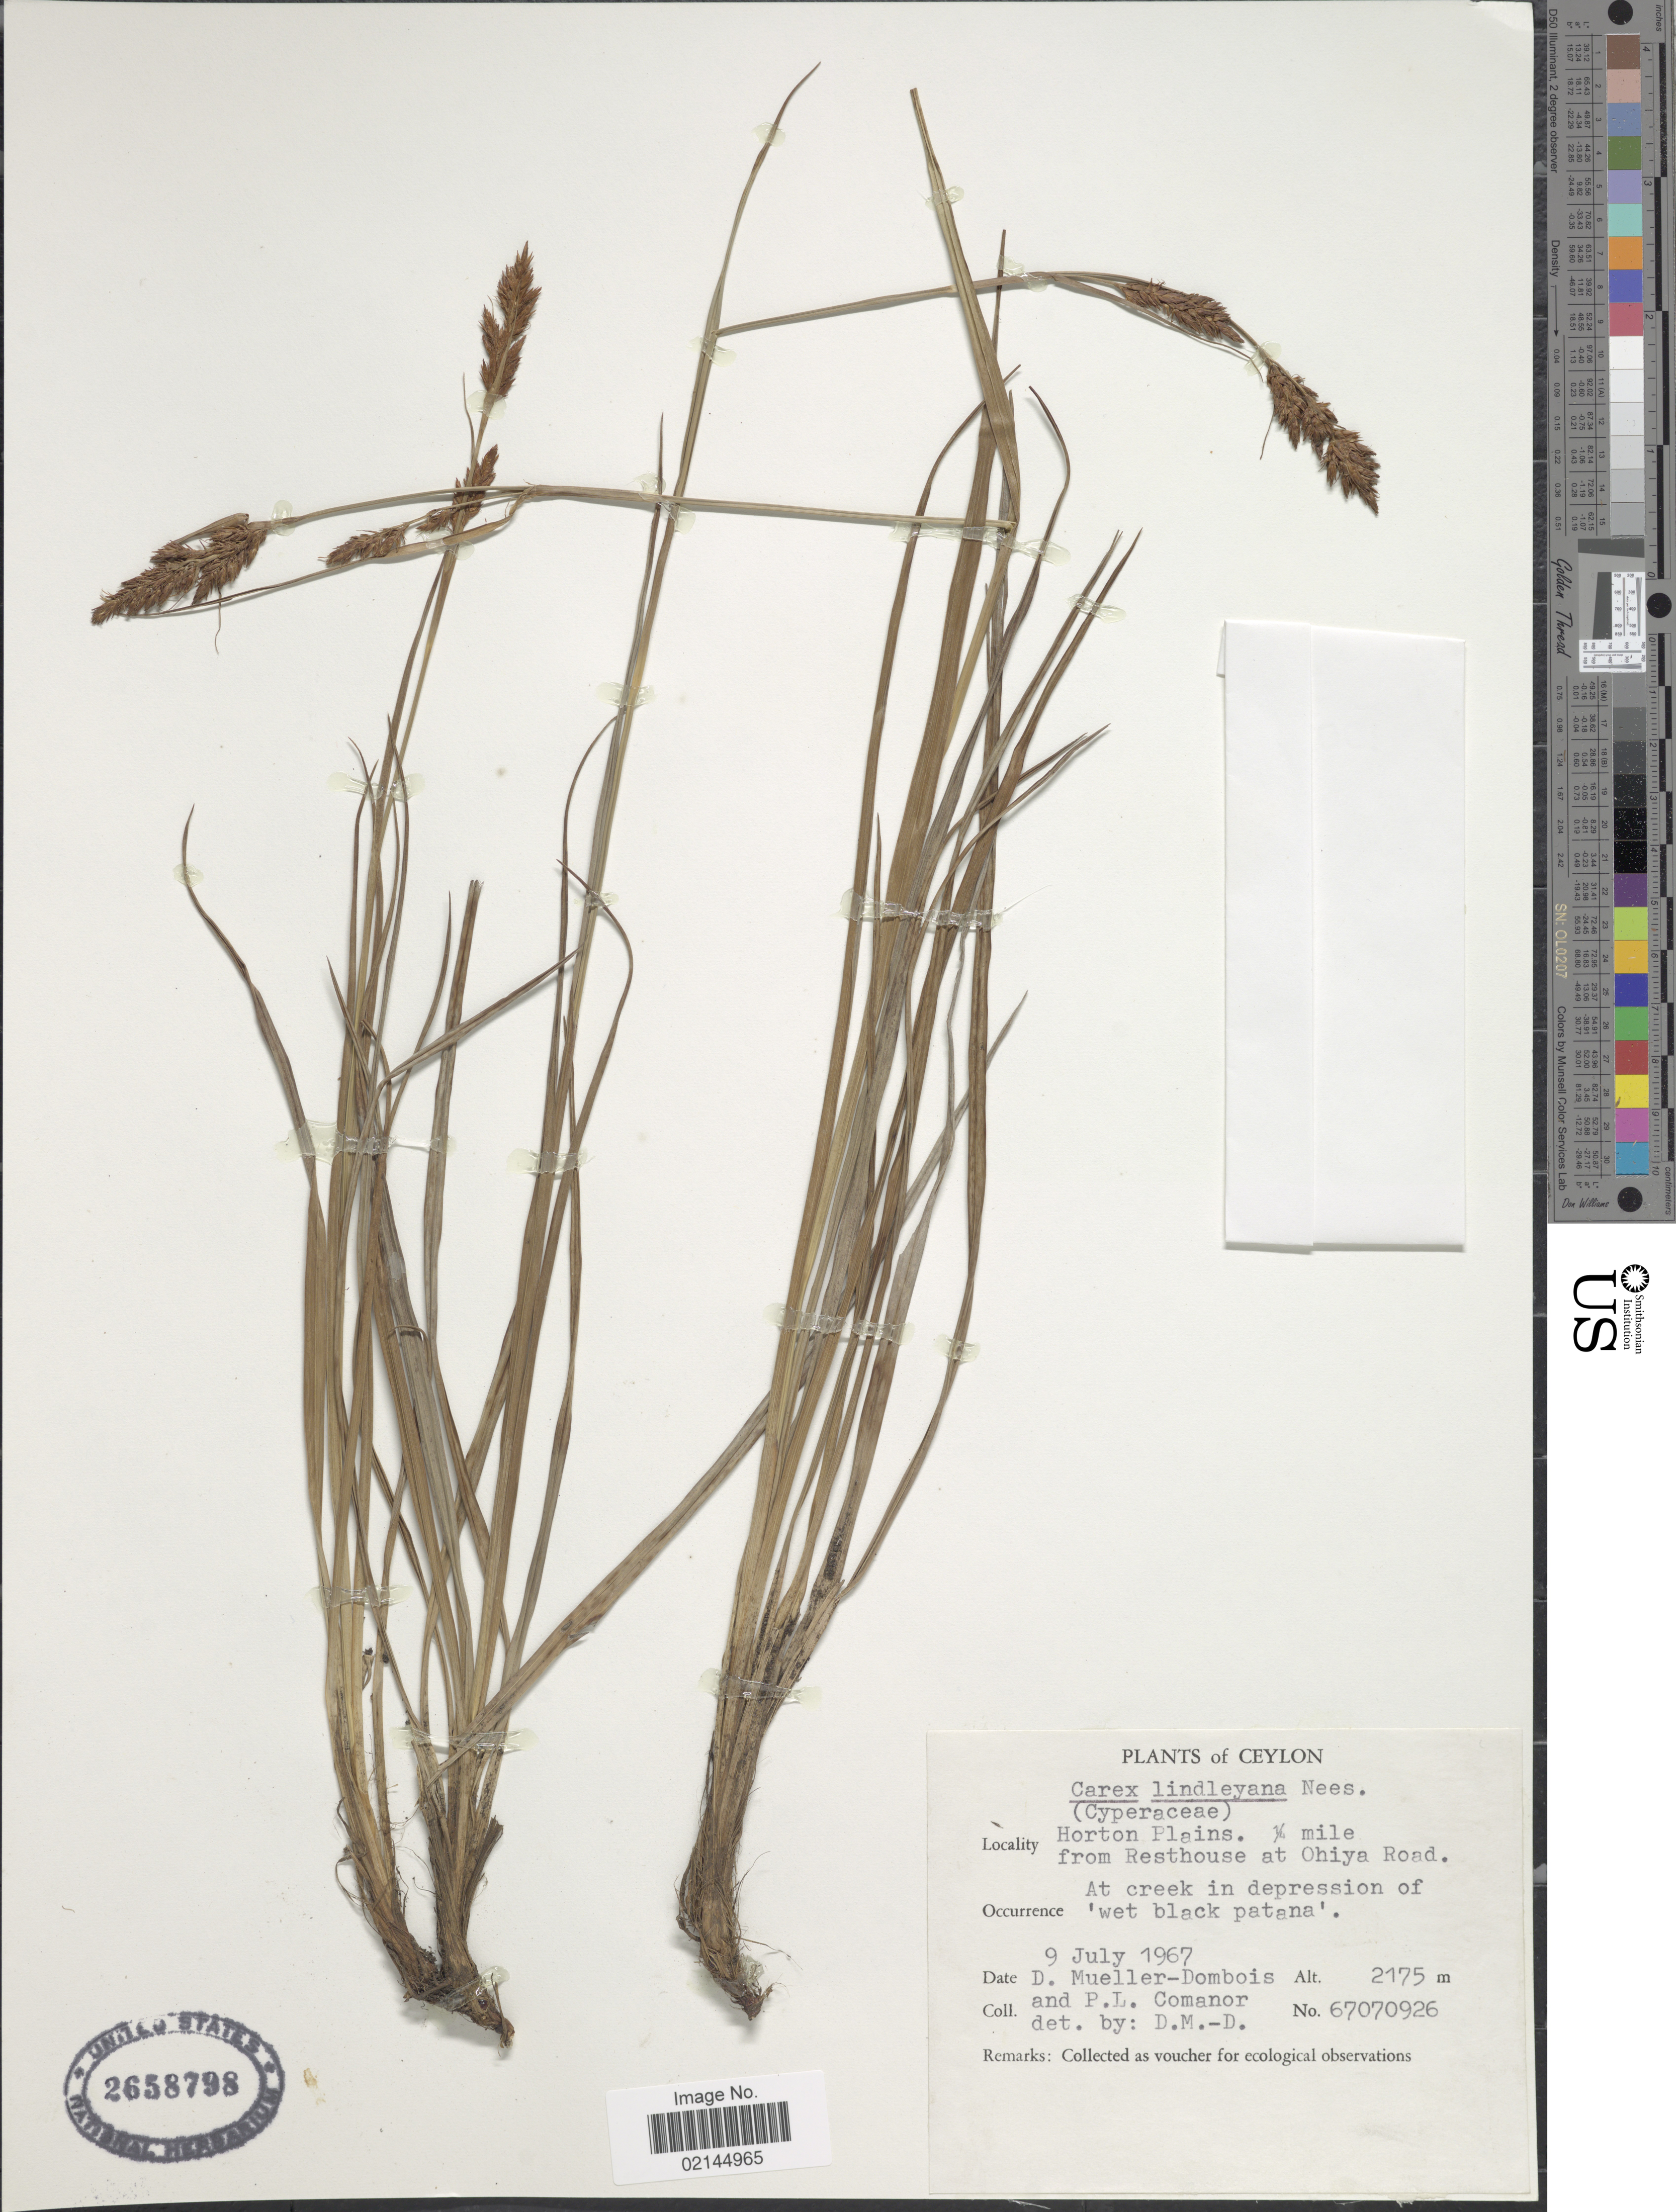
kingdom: Plantae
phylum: Tracheophyta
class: Liliopsida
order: Poales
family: Cyperaceae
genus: Carex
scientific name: Carex lindleyana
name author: Nees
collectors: D. Mueller-Dombois & P. Comanor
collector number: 67070926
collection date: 1967-07-09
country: Sri Lanka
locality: Horton Plains, 2/4 mile from Resthouse at Ohiya Road, at creek in depression of 'wet black patana'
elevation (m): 2175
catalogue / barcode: US 2658798